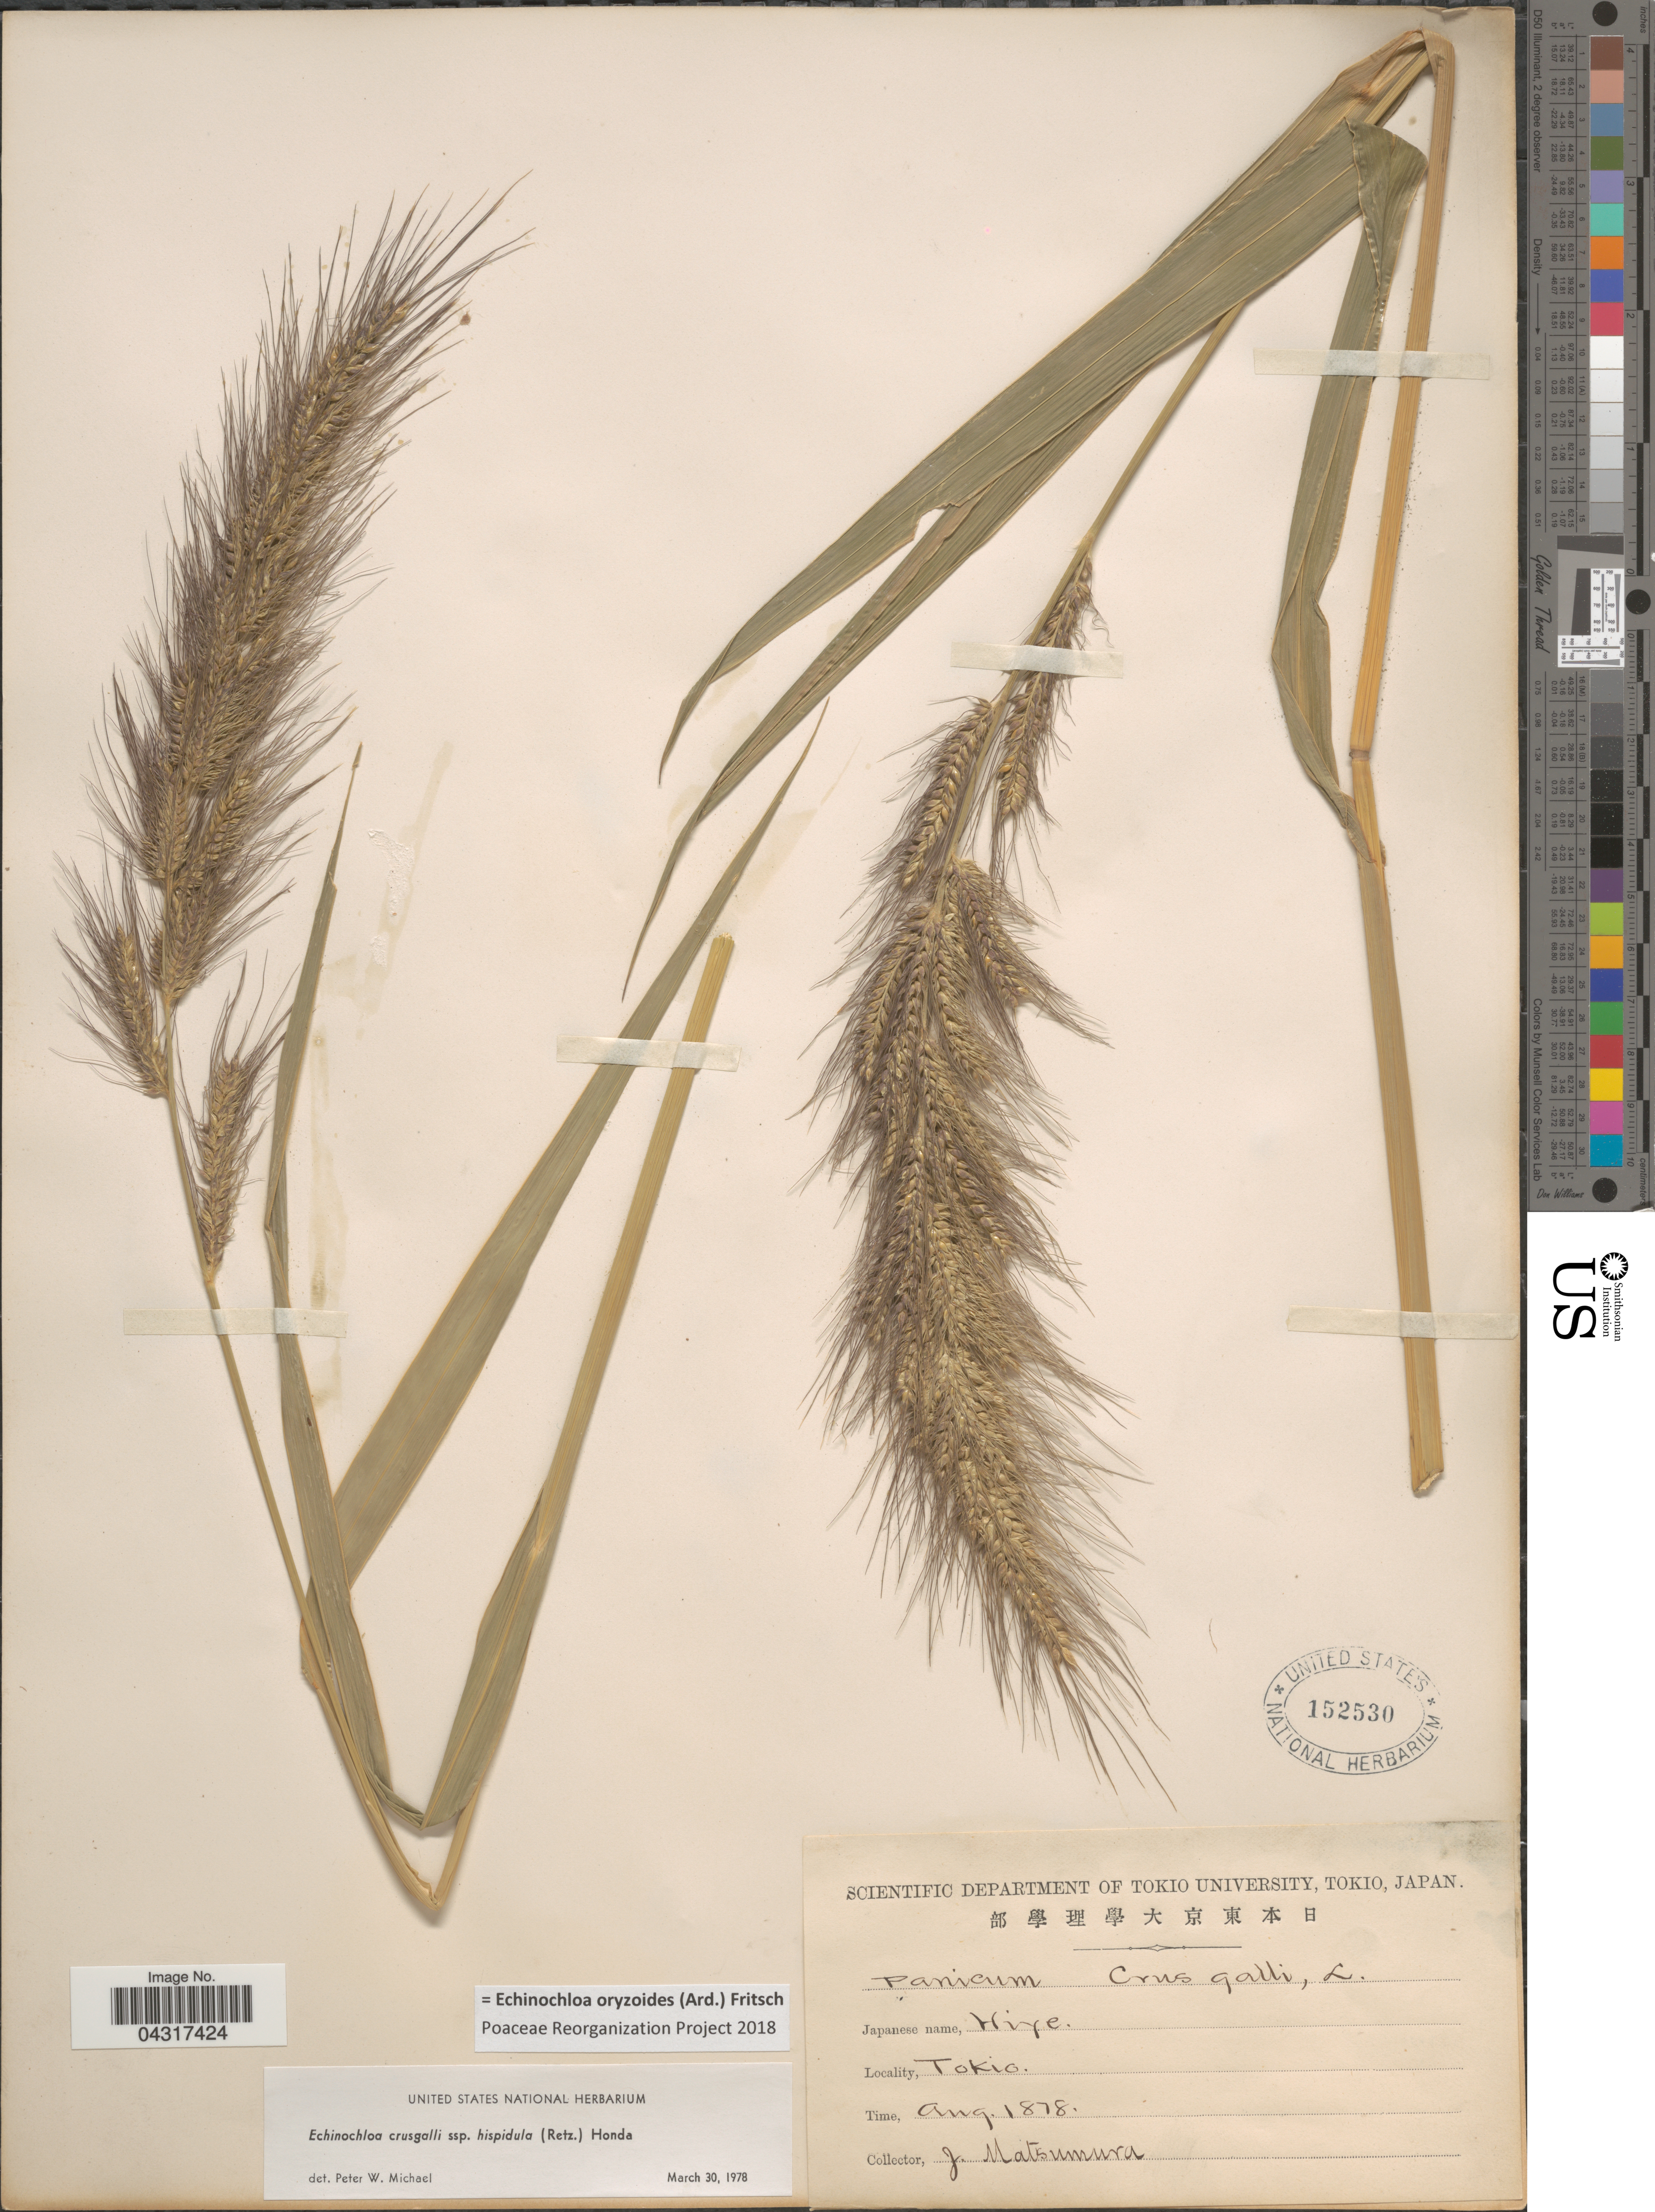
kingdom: Plantae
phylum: Tracheophyta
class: Liliopsida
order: Poales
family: Poaceae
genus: Echinochloa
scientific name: Echinochloa oryzoides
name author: (Ard.) Fritsch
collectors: J. Matsumura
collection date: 1878-08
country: Japan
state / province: Tokyo, Federal City of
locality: Tokio.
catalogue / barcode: US 152530